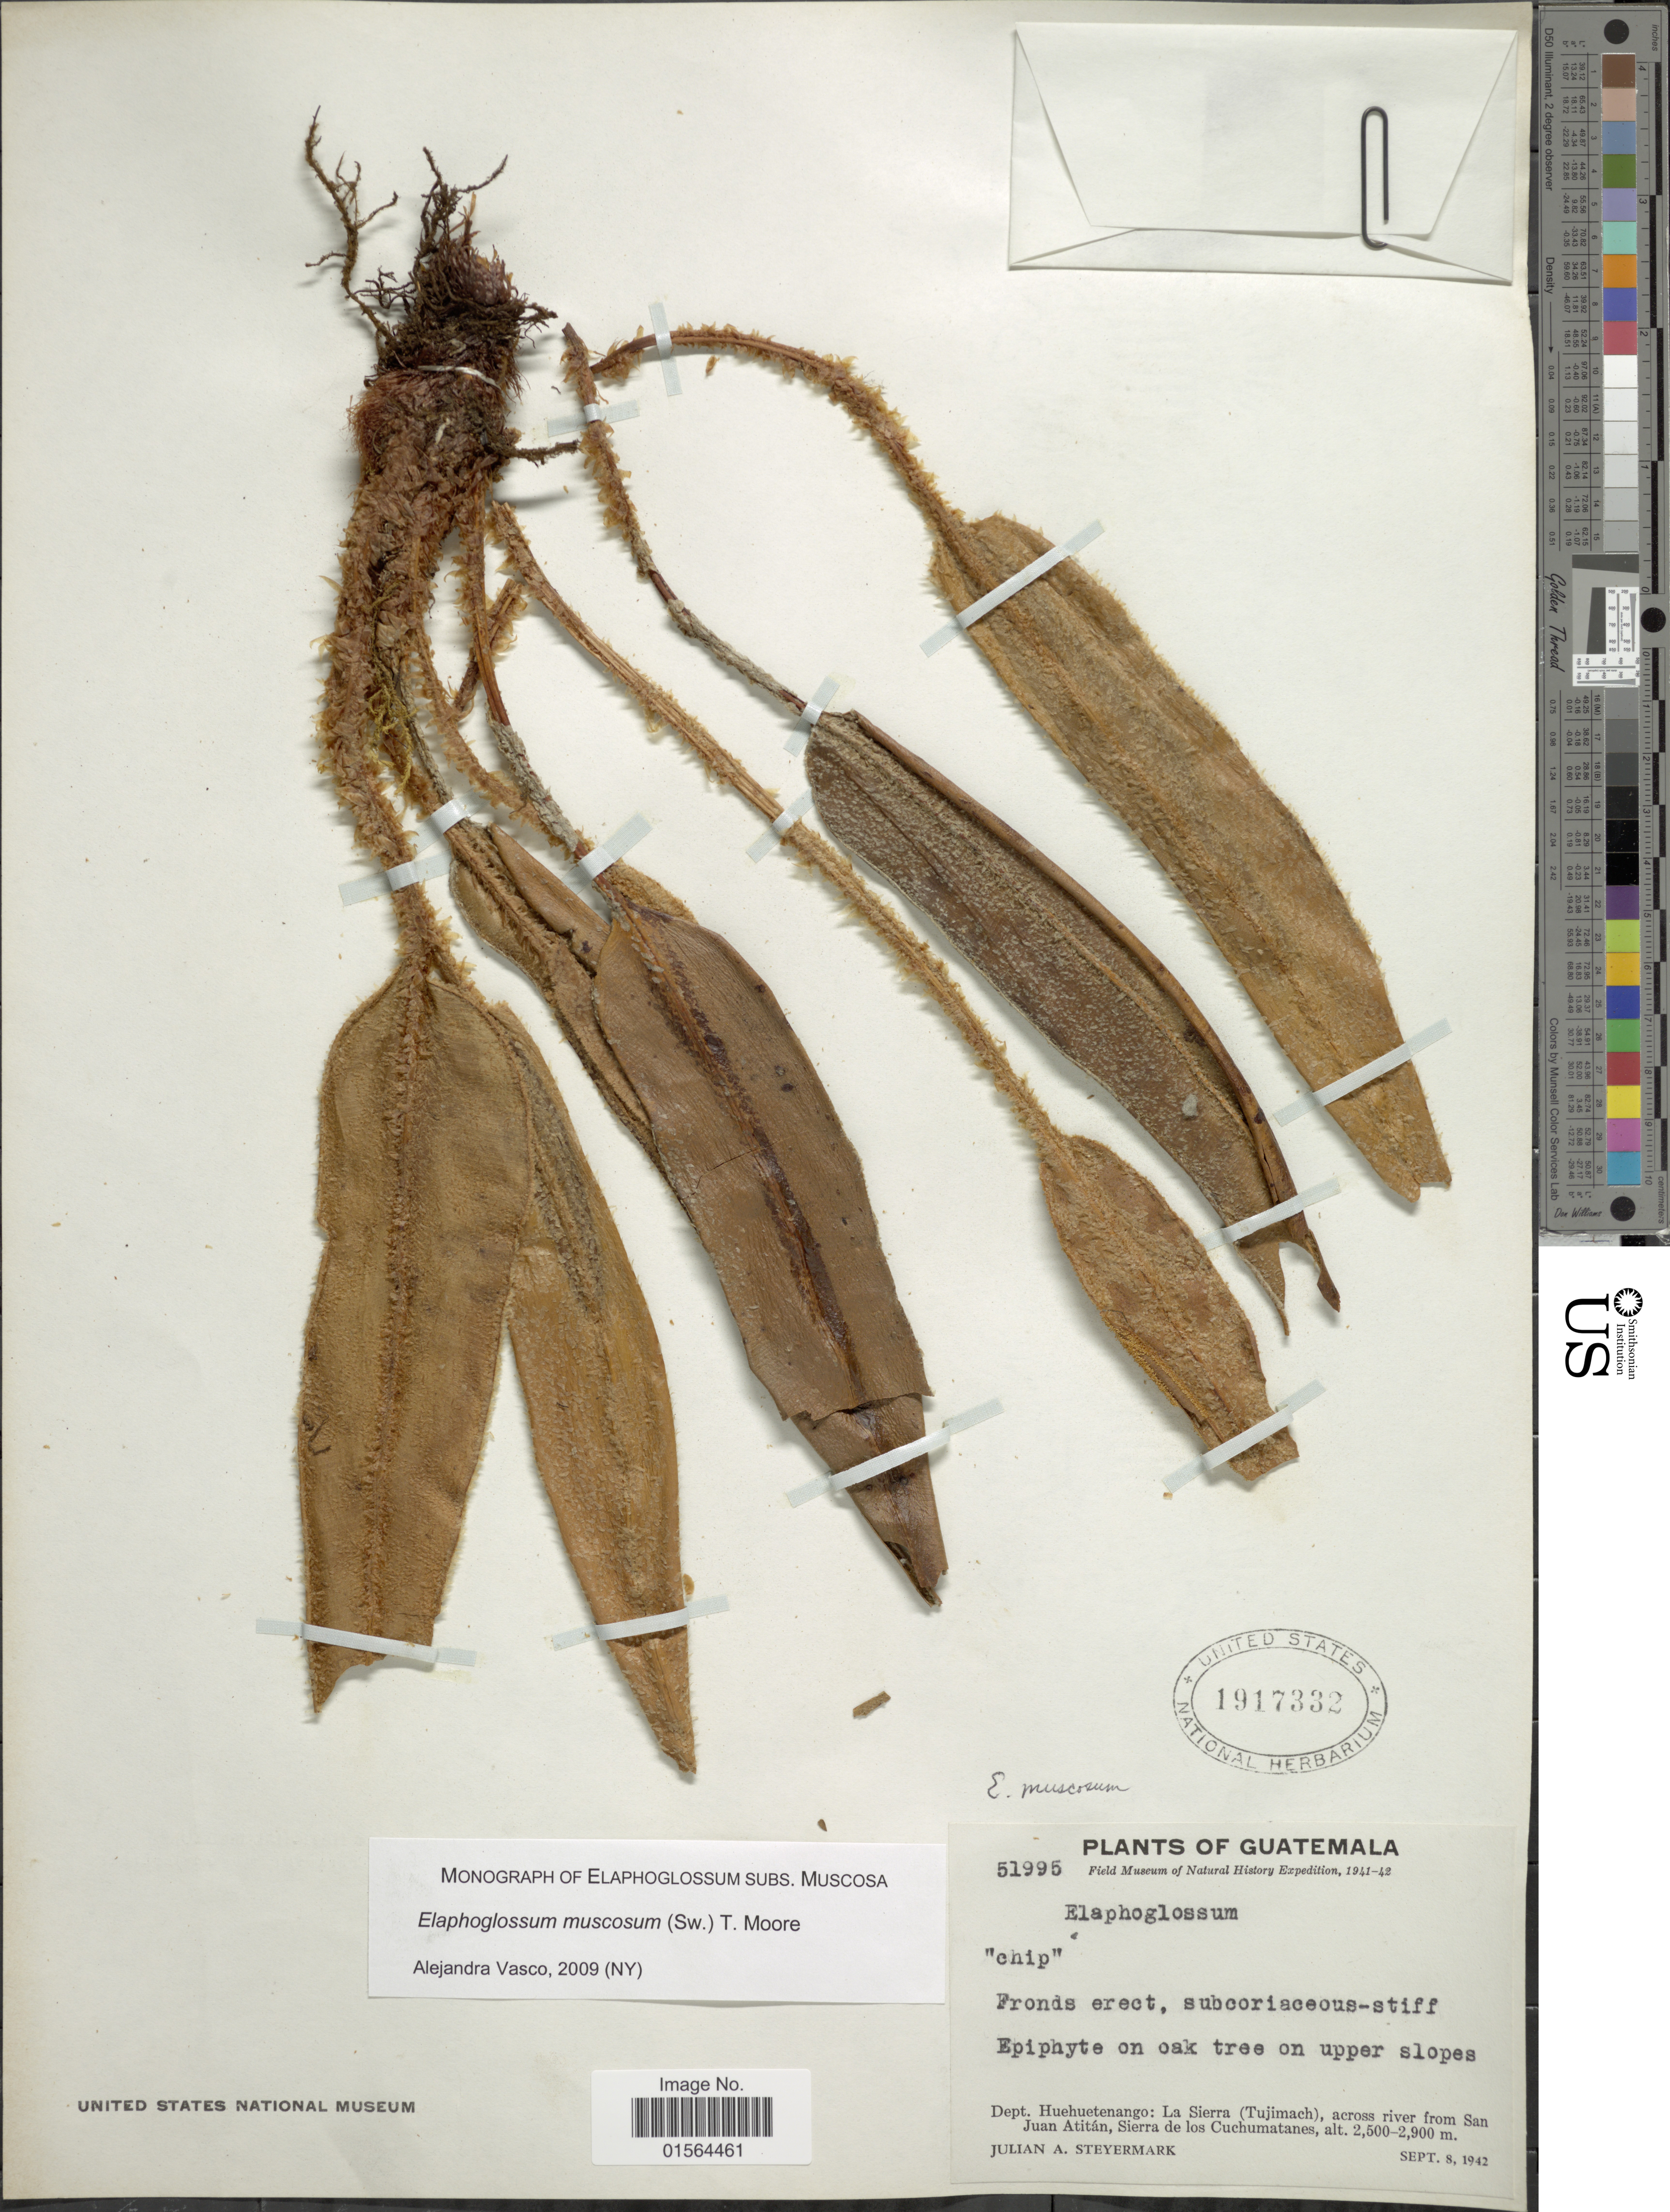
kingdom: Plantae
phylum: Tracheophyta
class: Polypodiopsida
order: Polypodiales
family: Dryopteridaceae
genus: Elaphoglossum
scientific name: Elaphoglossum muscosum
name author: (Sw.) T. Moore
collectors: J. Steyermark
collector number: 51995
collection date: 1942-09-08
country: Guatemala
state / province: Huehuetenango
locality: Dept. Huehuetenango: La Sierra (Tujimach), across river from San Juan Atitlan, Sierra de los Cuchumatanes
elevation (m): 2500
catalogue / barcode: US 1917332